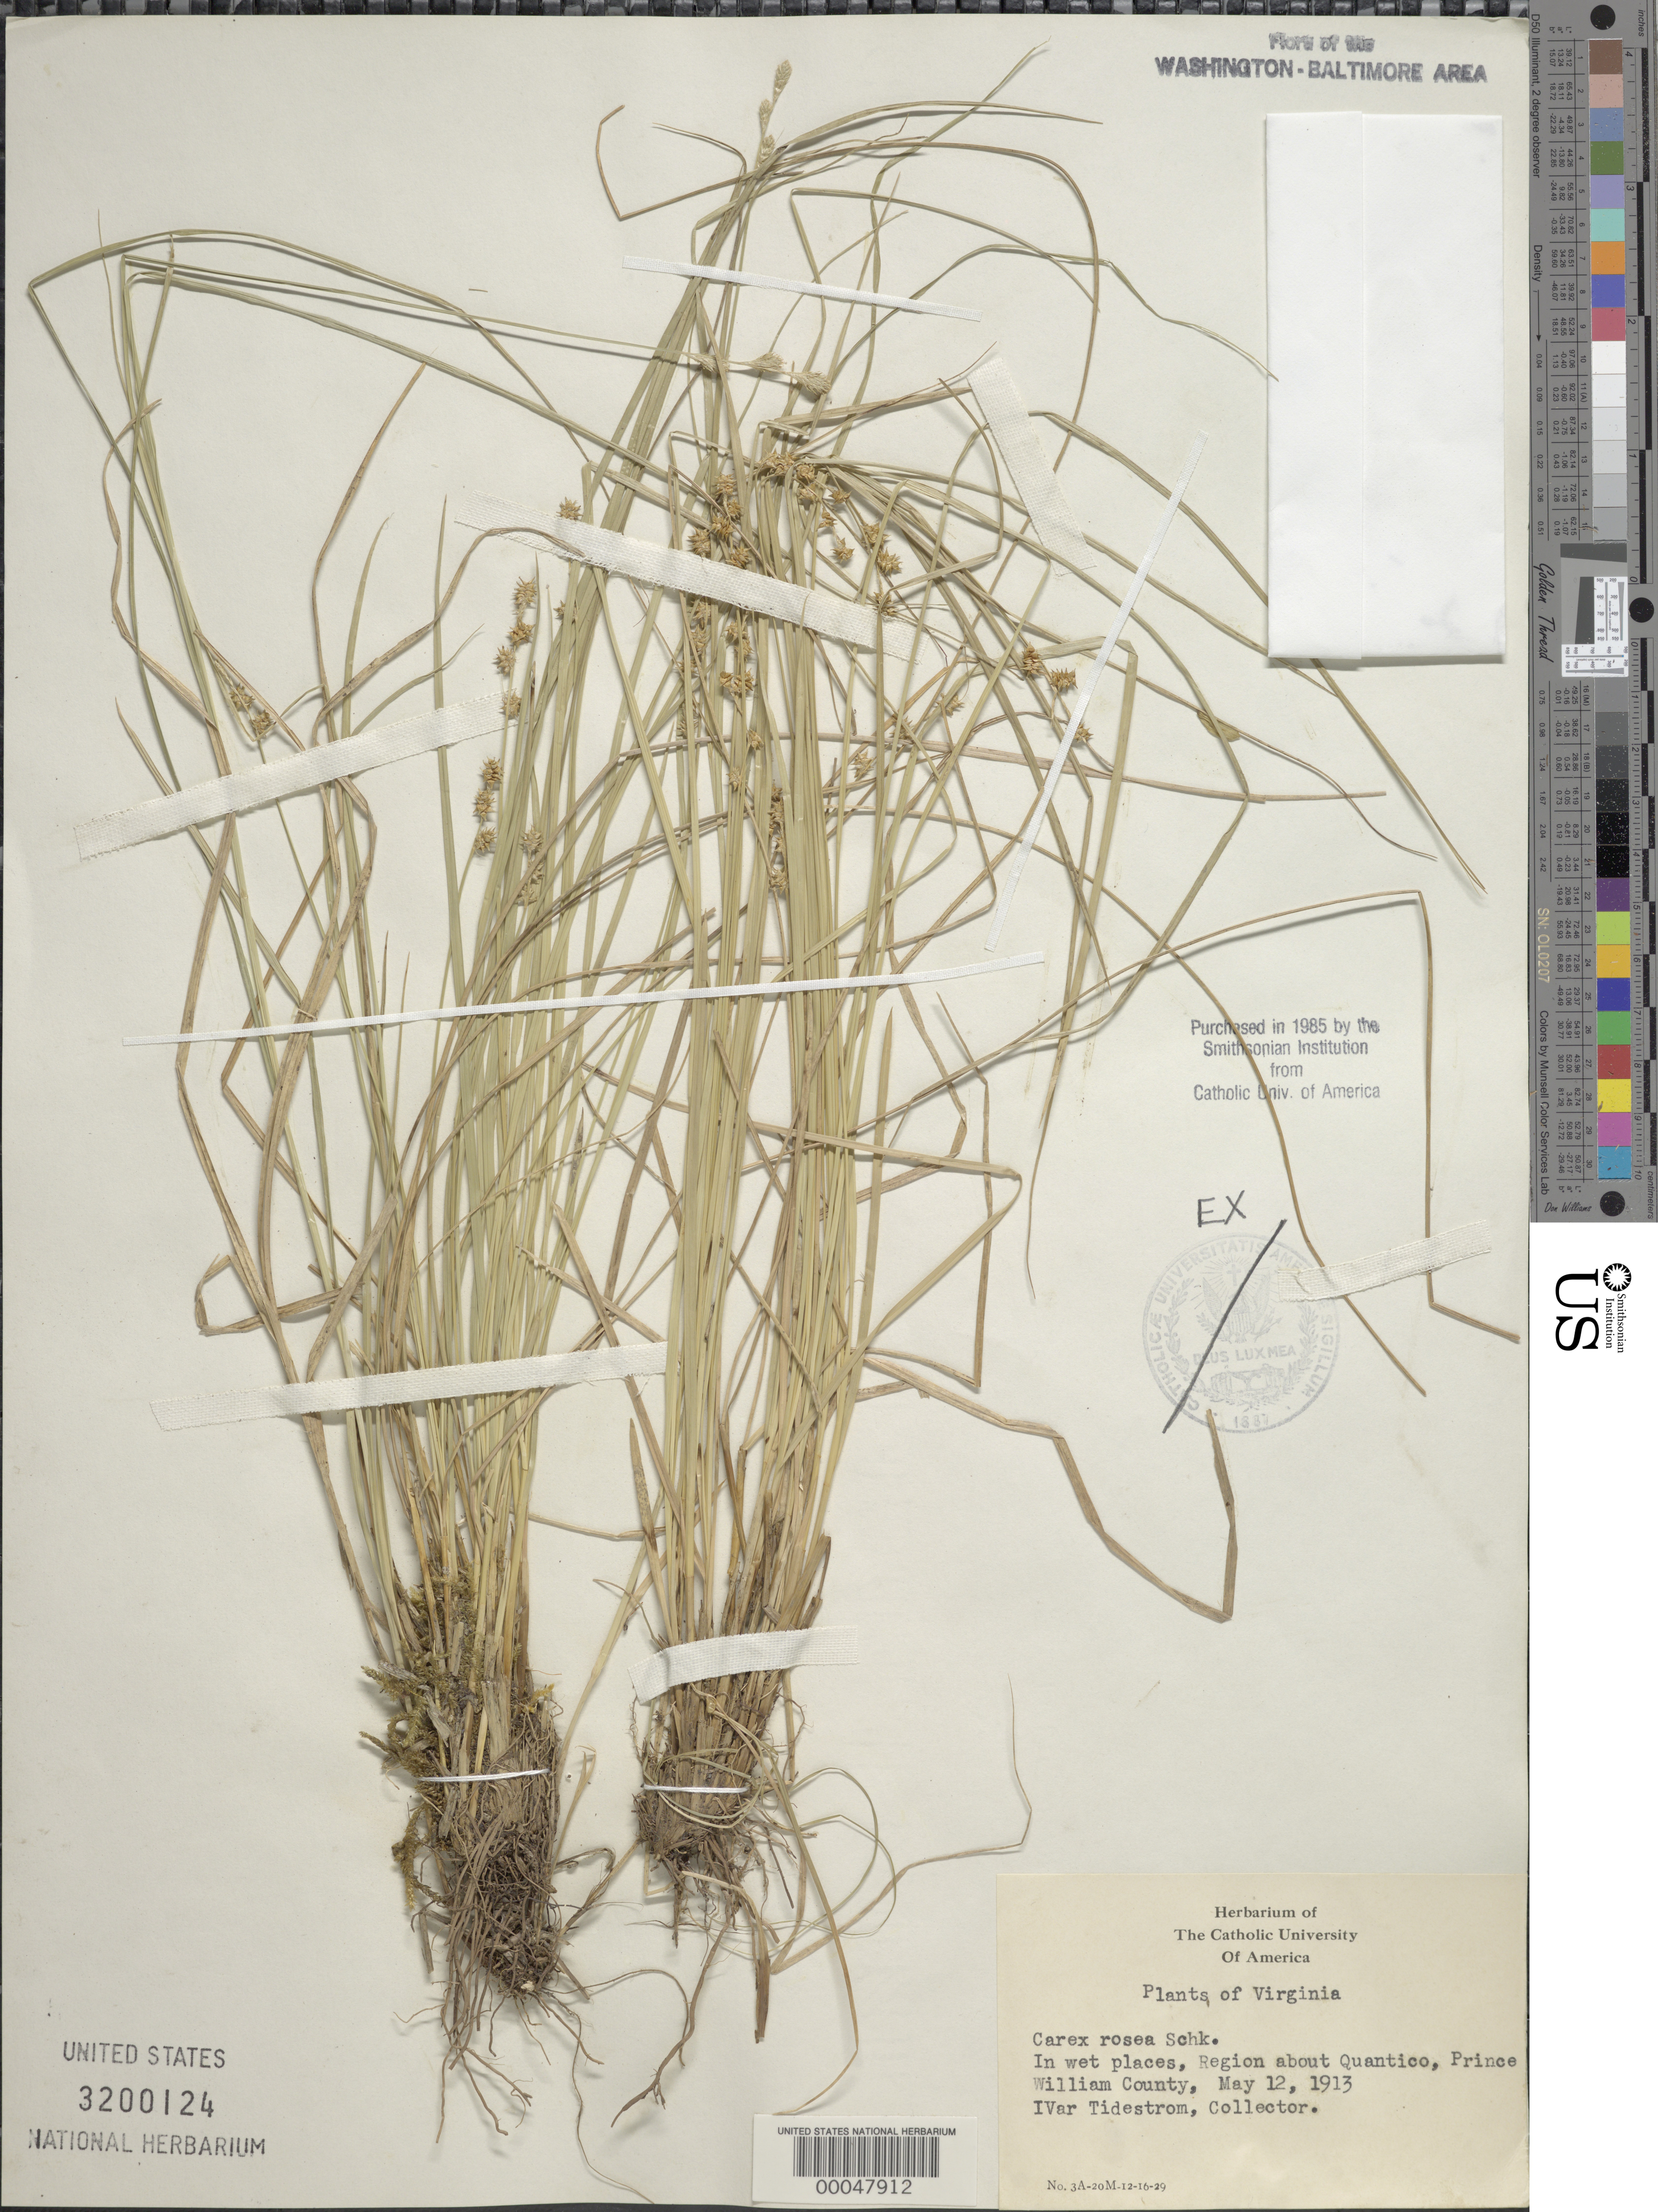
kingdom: Plantae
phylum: Tracheophyta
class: Liliopsida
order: Poales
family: Cyperaceae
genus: Carex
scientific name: Carex rosea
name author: Willd.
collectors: I. F. Tidestrom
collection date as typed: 12 May 1913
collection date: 1913-05-12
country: United States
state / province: Virginia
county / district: Prince William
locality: Region about Quantico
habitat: In wet places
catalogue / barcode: US 3200124